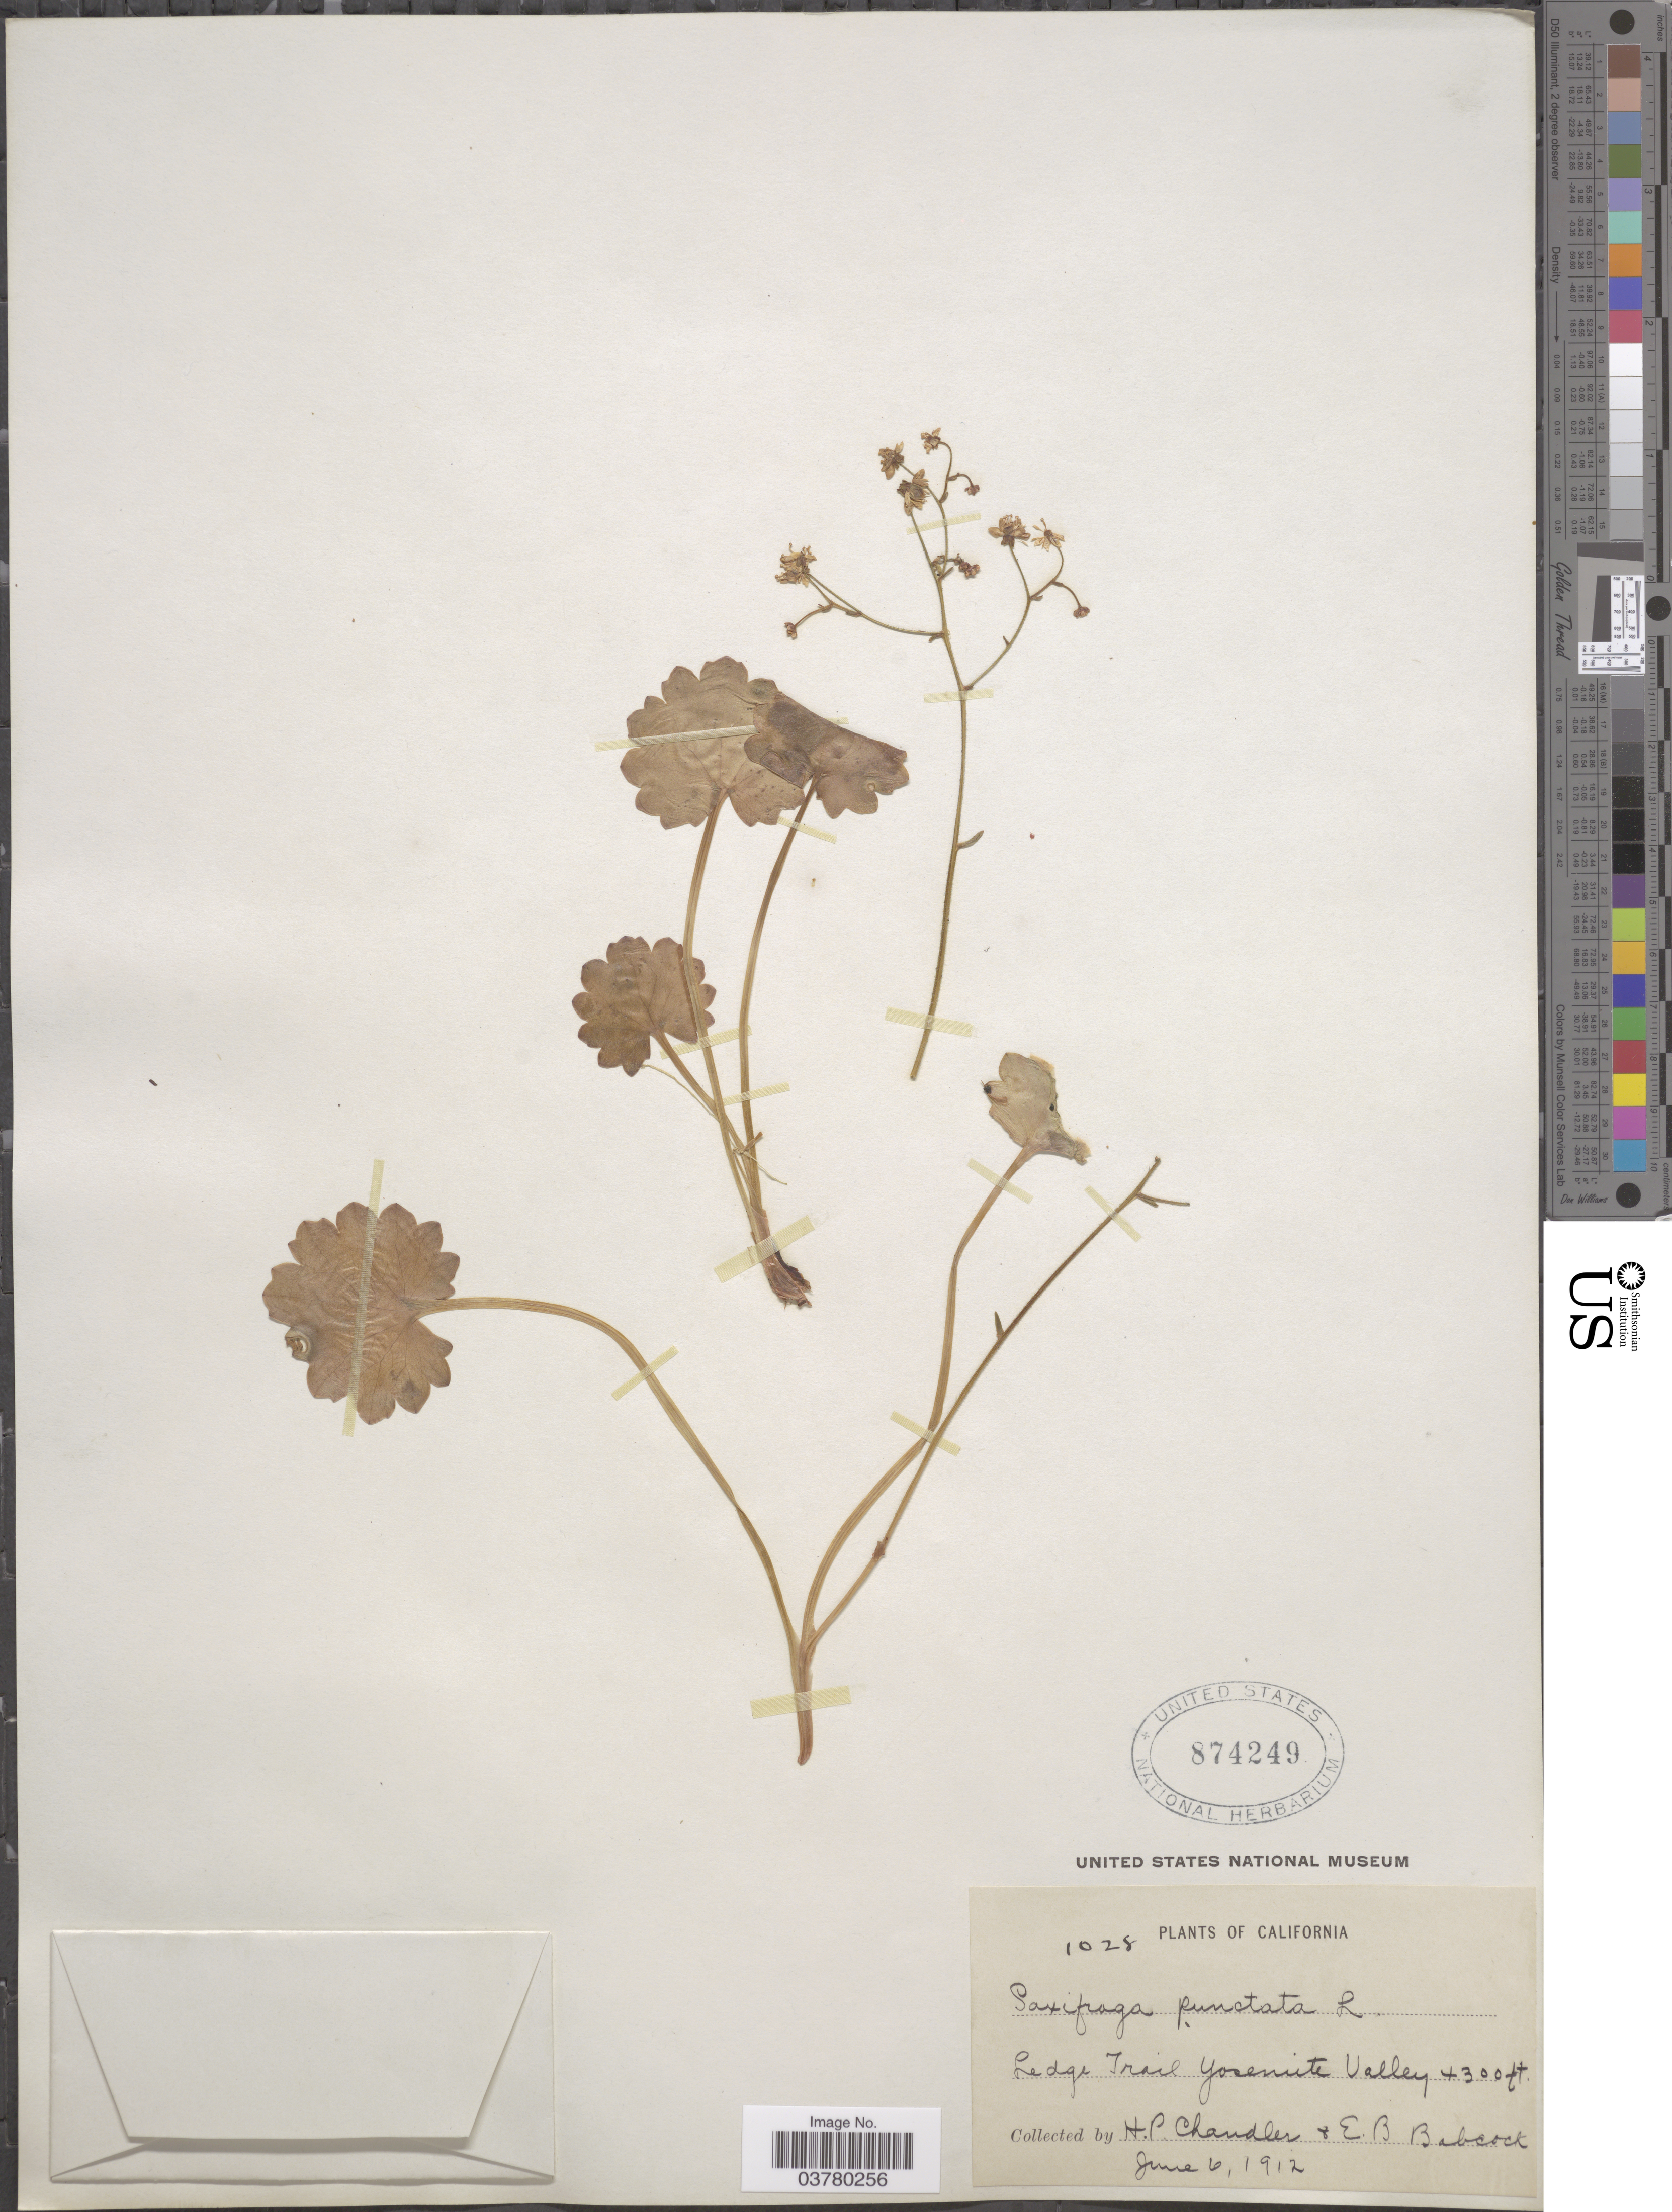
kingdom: Plantae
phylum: Tracheophyta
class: Magnoliopsida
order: Saxifragales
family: Saxifragaceae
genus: Micranthes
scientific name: Micranthes odontoloma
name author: (Piper) A. Heller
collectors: H. Chandler & E. B. Babcock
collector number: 1028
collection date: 1912-06-06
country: United States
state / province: California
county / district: Mariposa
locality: Ledge Trail Yosemite Valley.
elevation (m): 1311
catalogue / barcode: US 874249